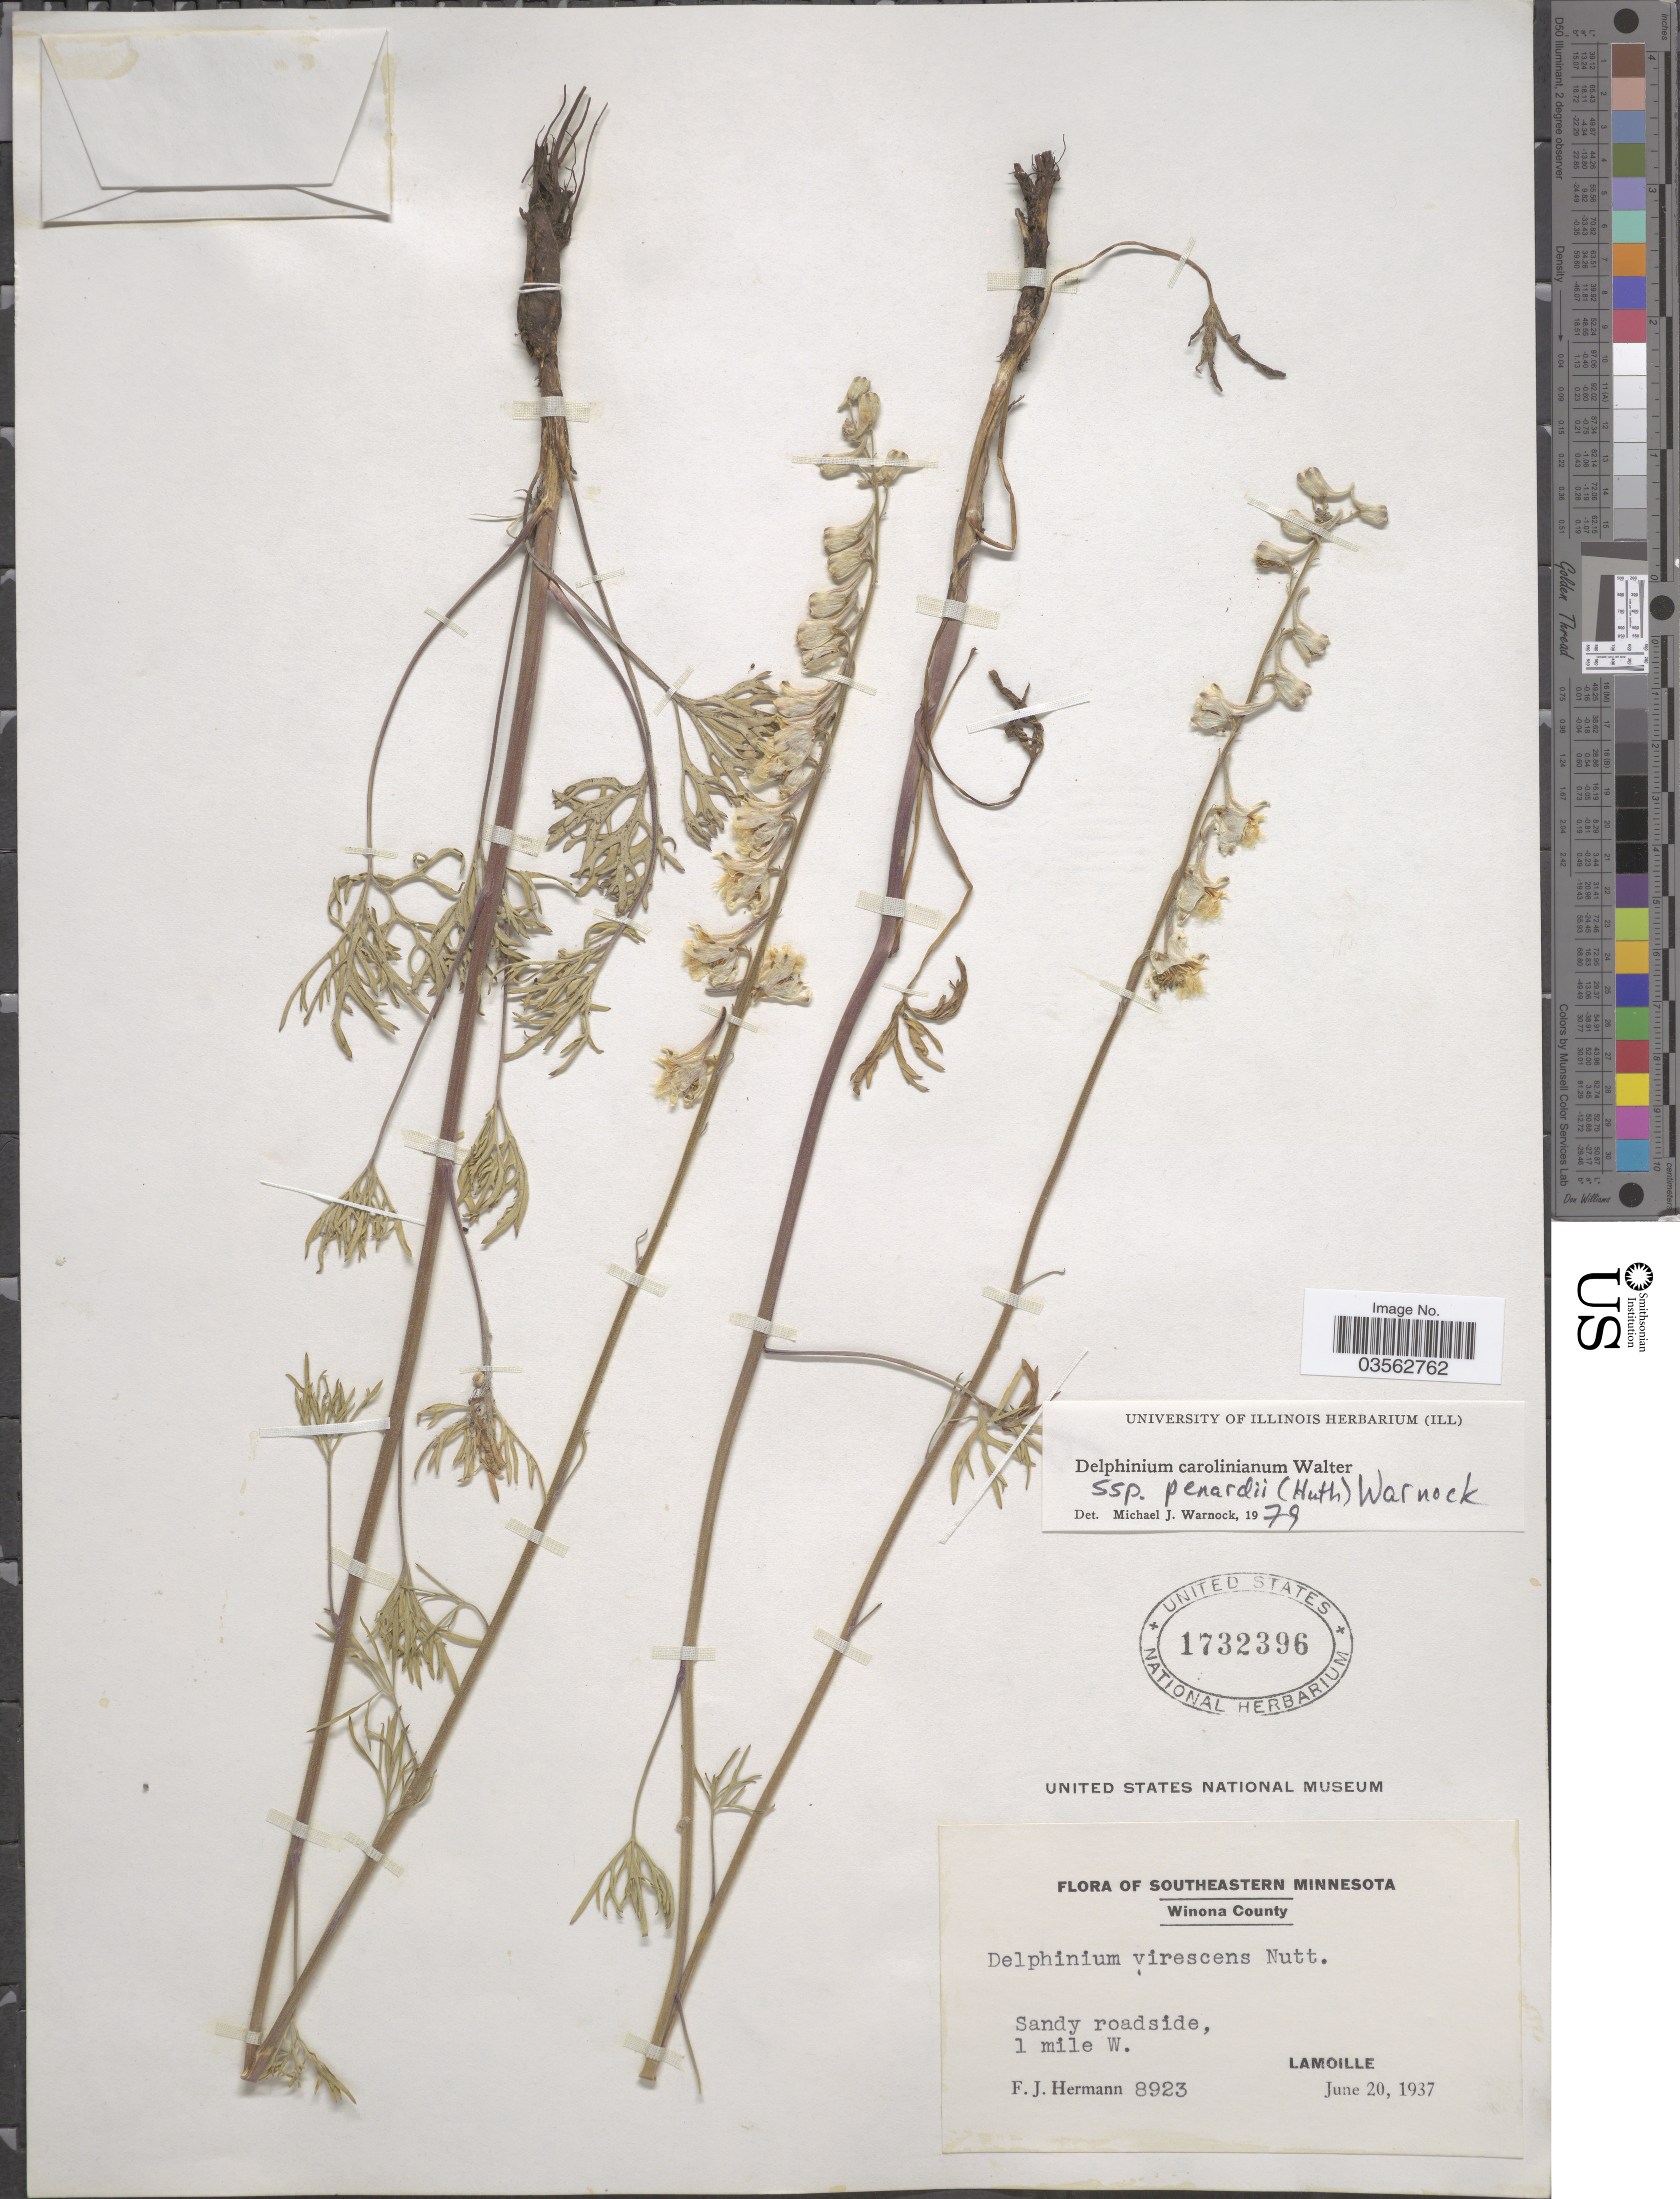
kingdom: Plantae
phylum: Tracheophyta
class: Magnoliopsida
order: Ranunculales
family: Ranunculaceae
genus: Delphinium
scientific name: Delphinium carolinianum subsp. penardii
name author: (Huth) M.J. Warnock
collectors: F. J. Hermann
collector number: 8923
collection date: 1937-06-20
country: United States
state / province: Minnesota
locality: Southeastern Minnesota. Winona County. Sandy roadside, 1 mile W. Lamoille.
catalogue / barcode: US 1732396